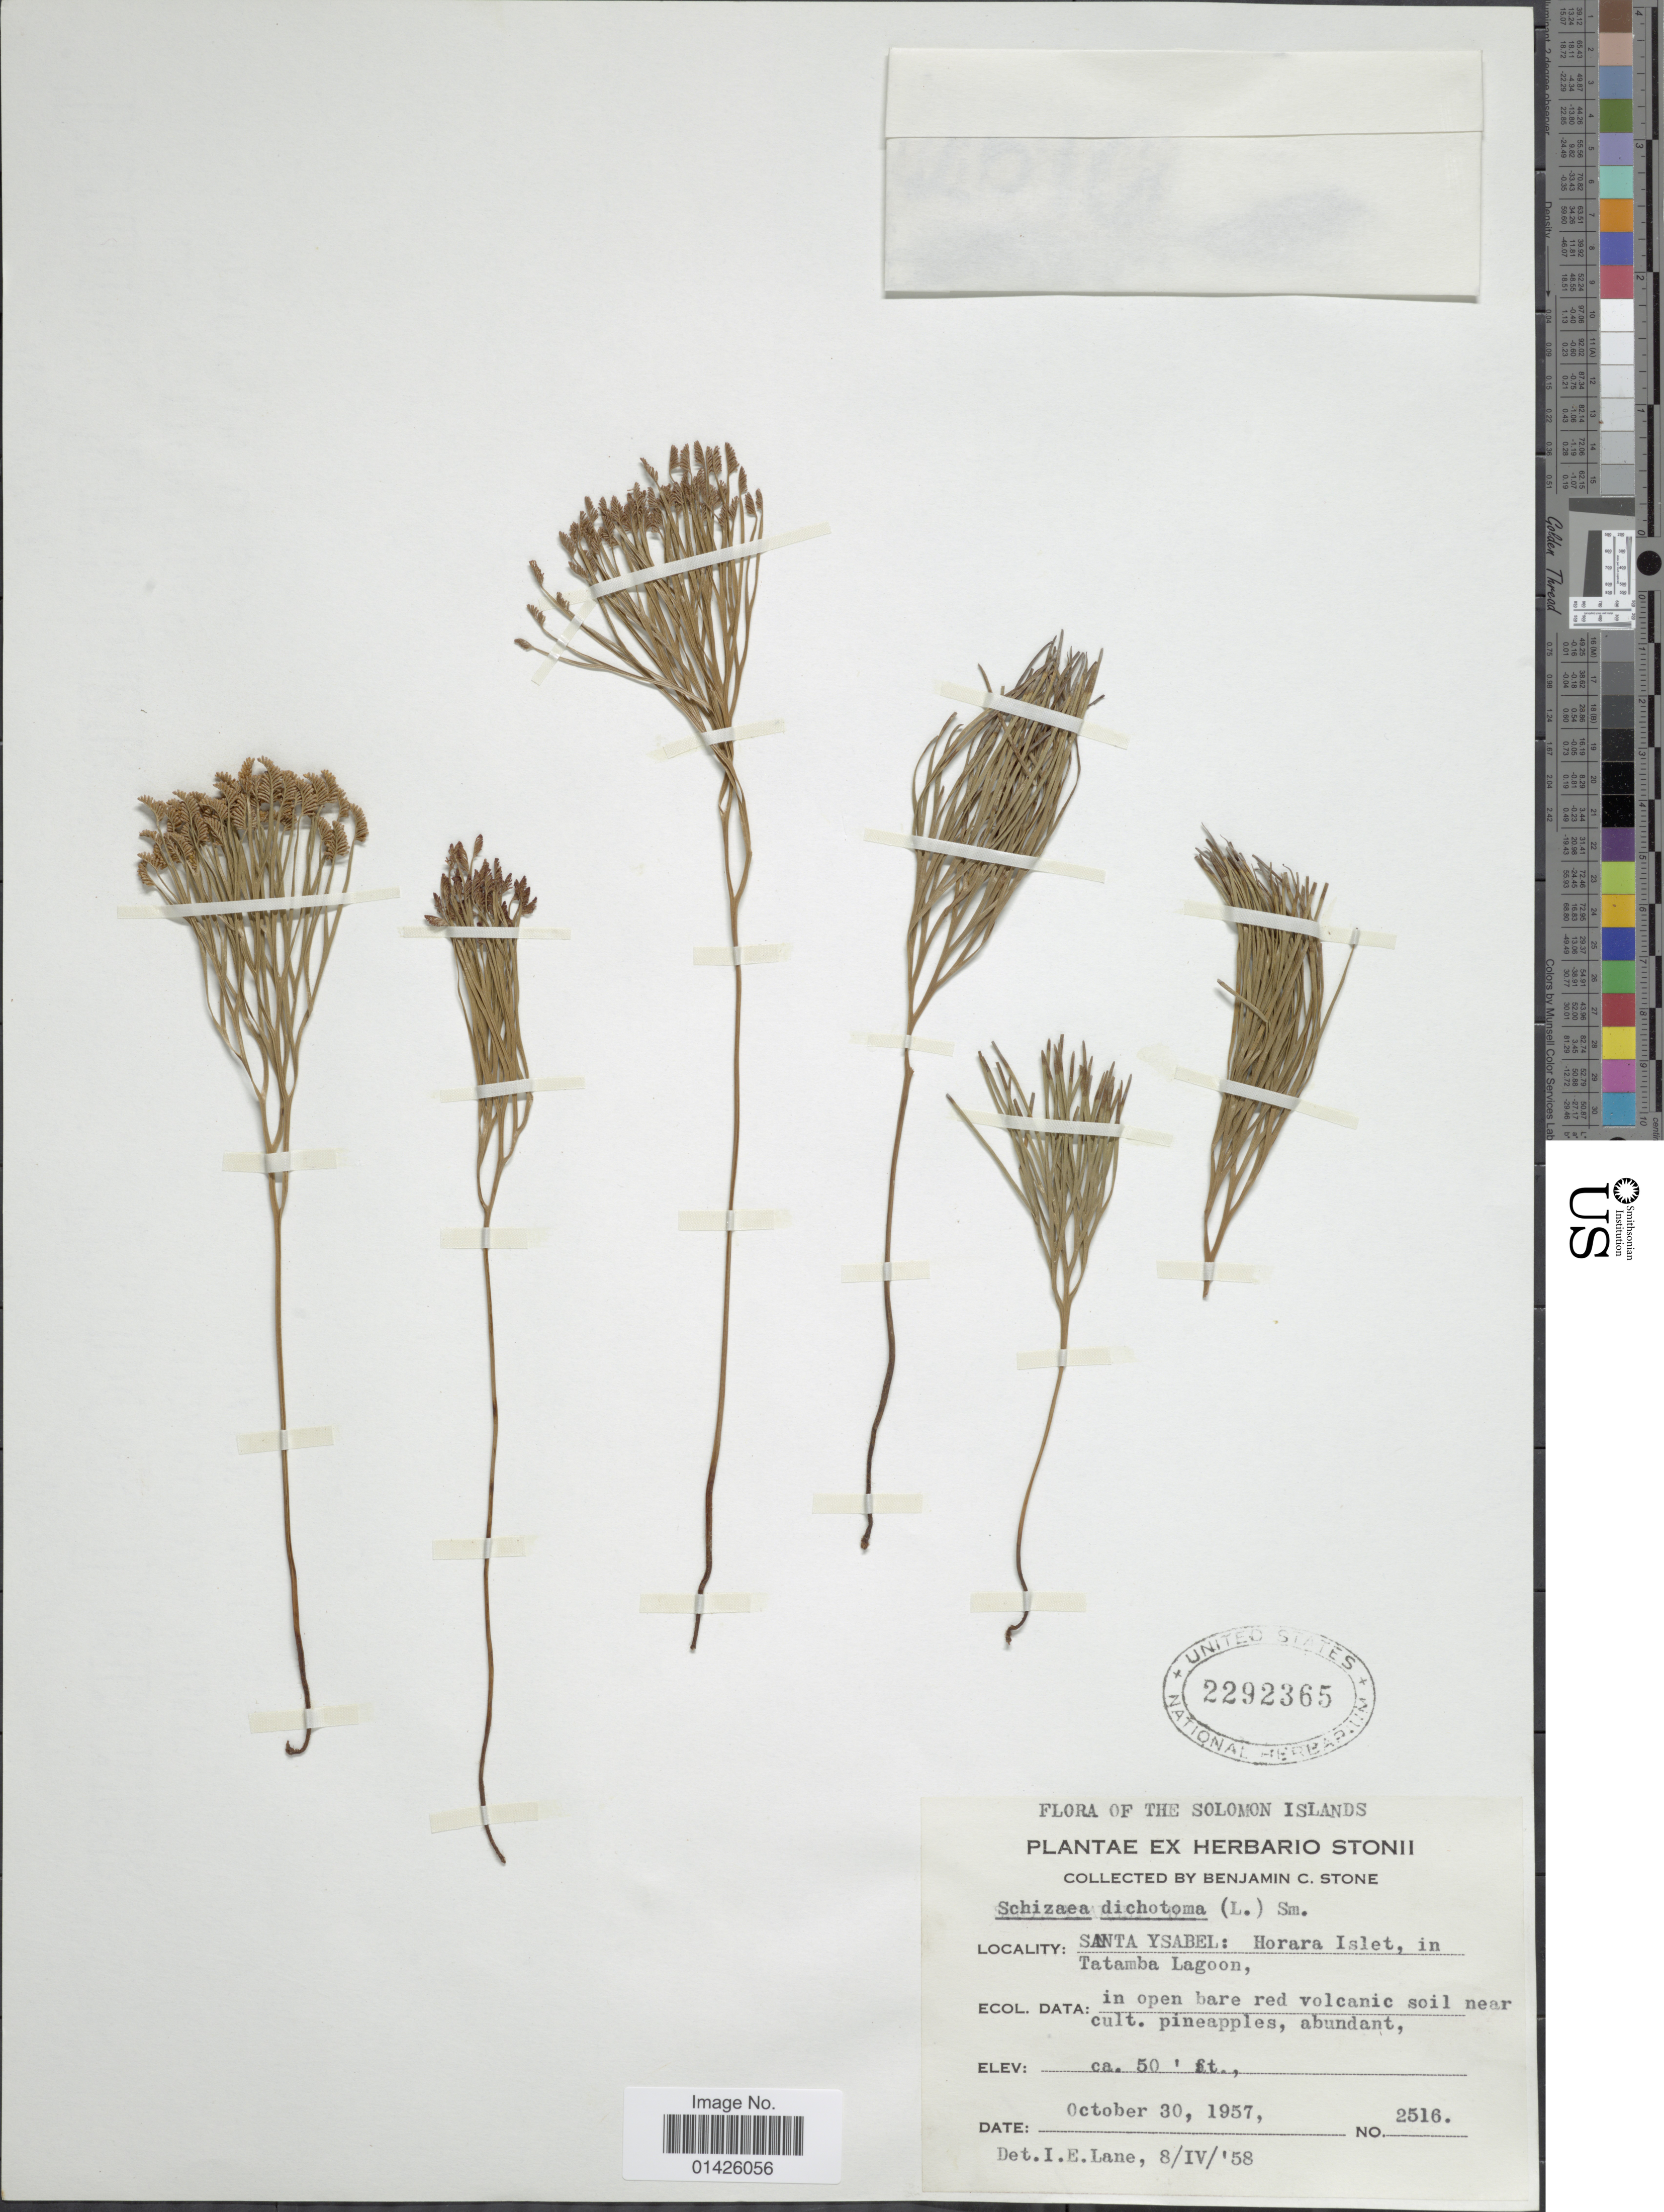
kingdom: Plantae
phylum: Tracheophyta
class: Polypodiopsida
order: Schizaeales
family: Schizaeaceae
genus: Schizaea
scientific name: Schizaea dichotoma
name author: (L.) J. Sm.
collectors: B. C. Stone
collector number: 2516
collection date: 1957-10-30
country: Solomon Islands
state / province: Solomon Islands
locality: Santa Ysabel: Horara Islet, in Tatamba Lagoon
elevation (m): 15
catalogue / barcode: US 2292365